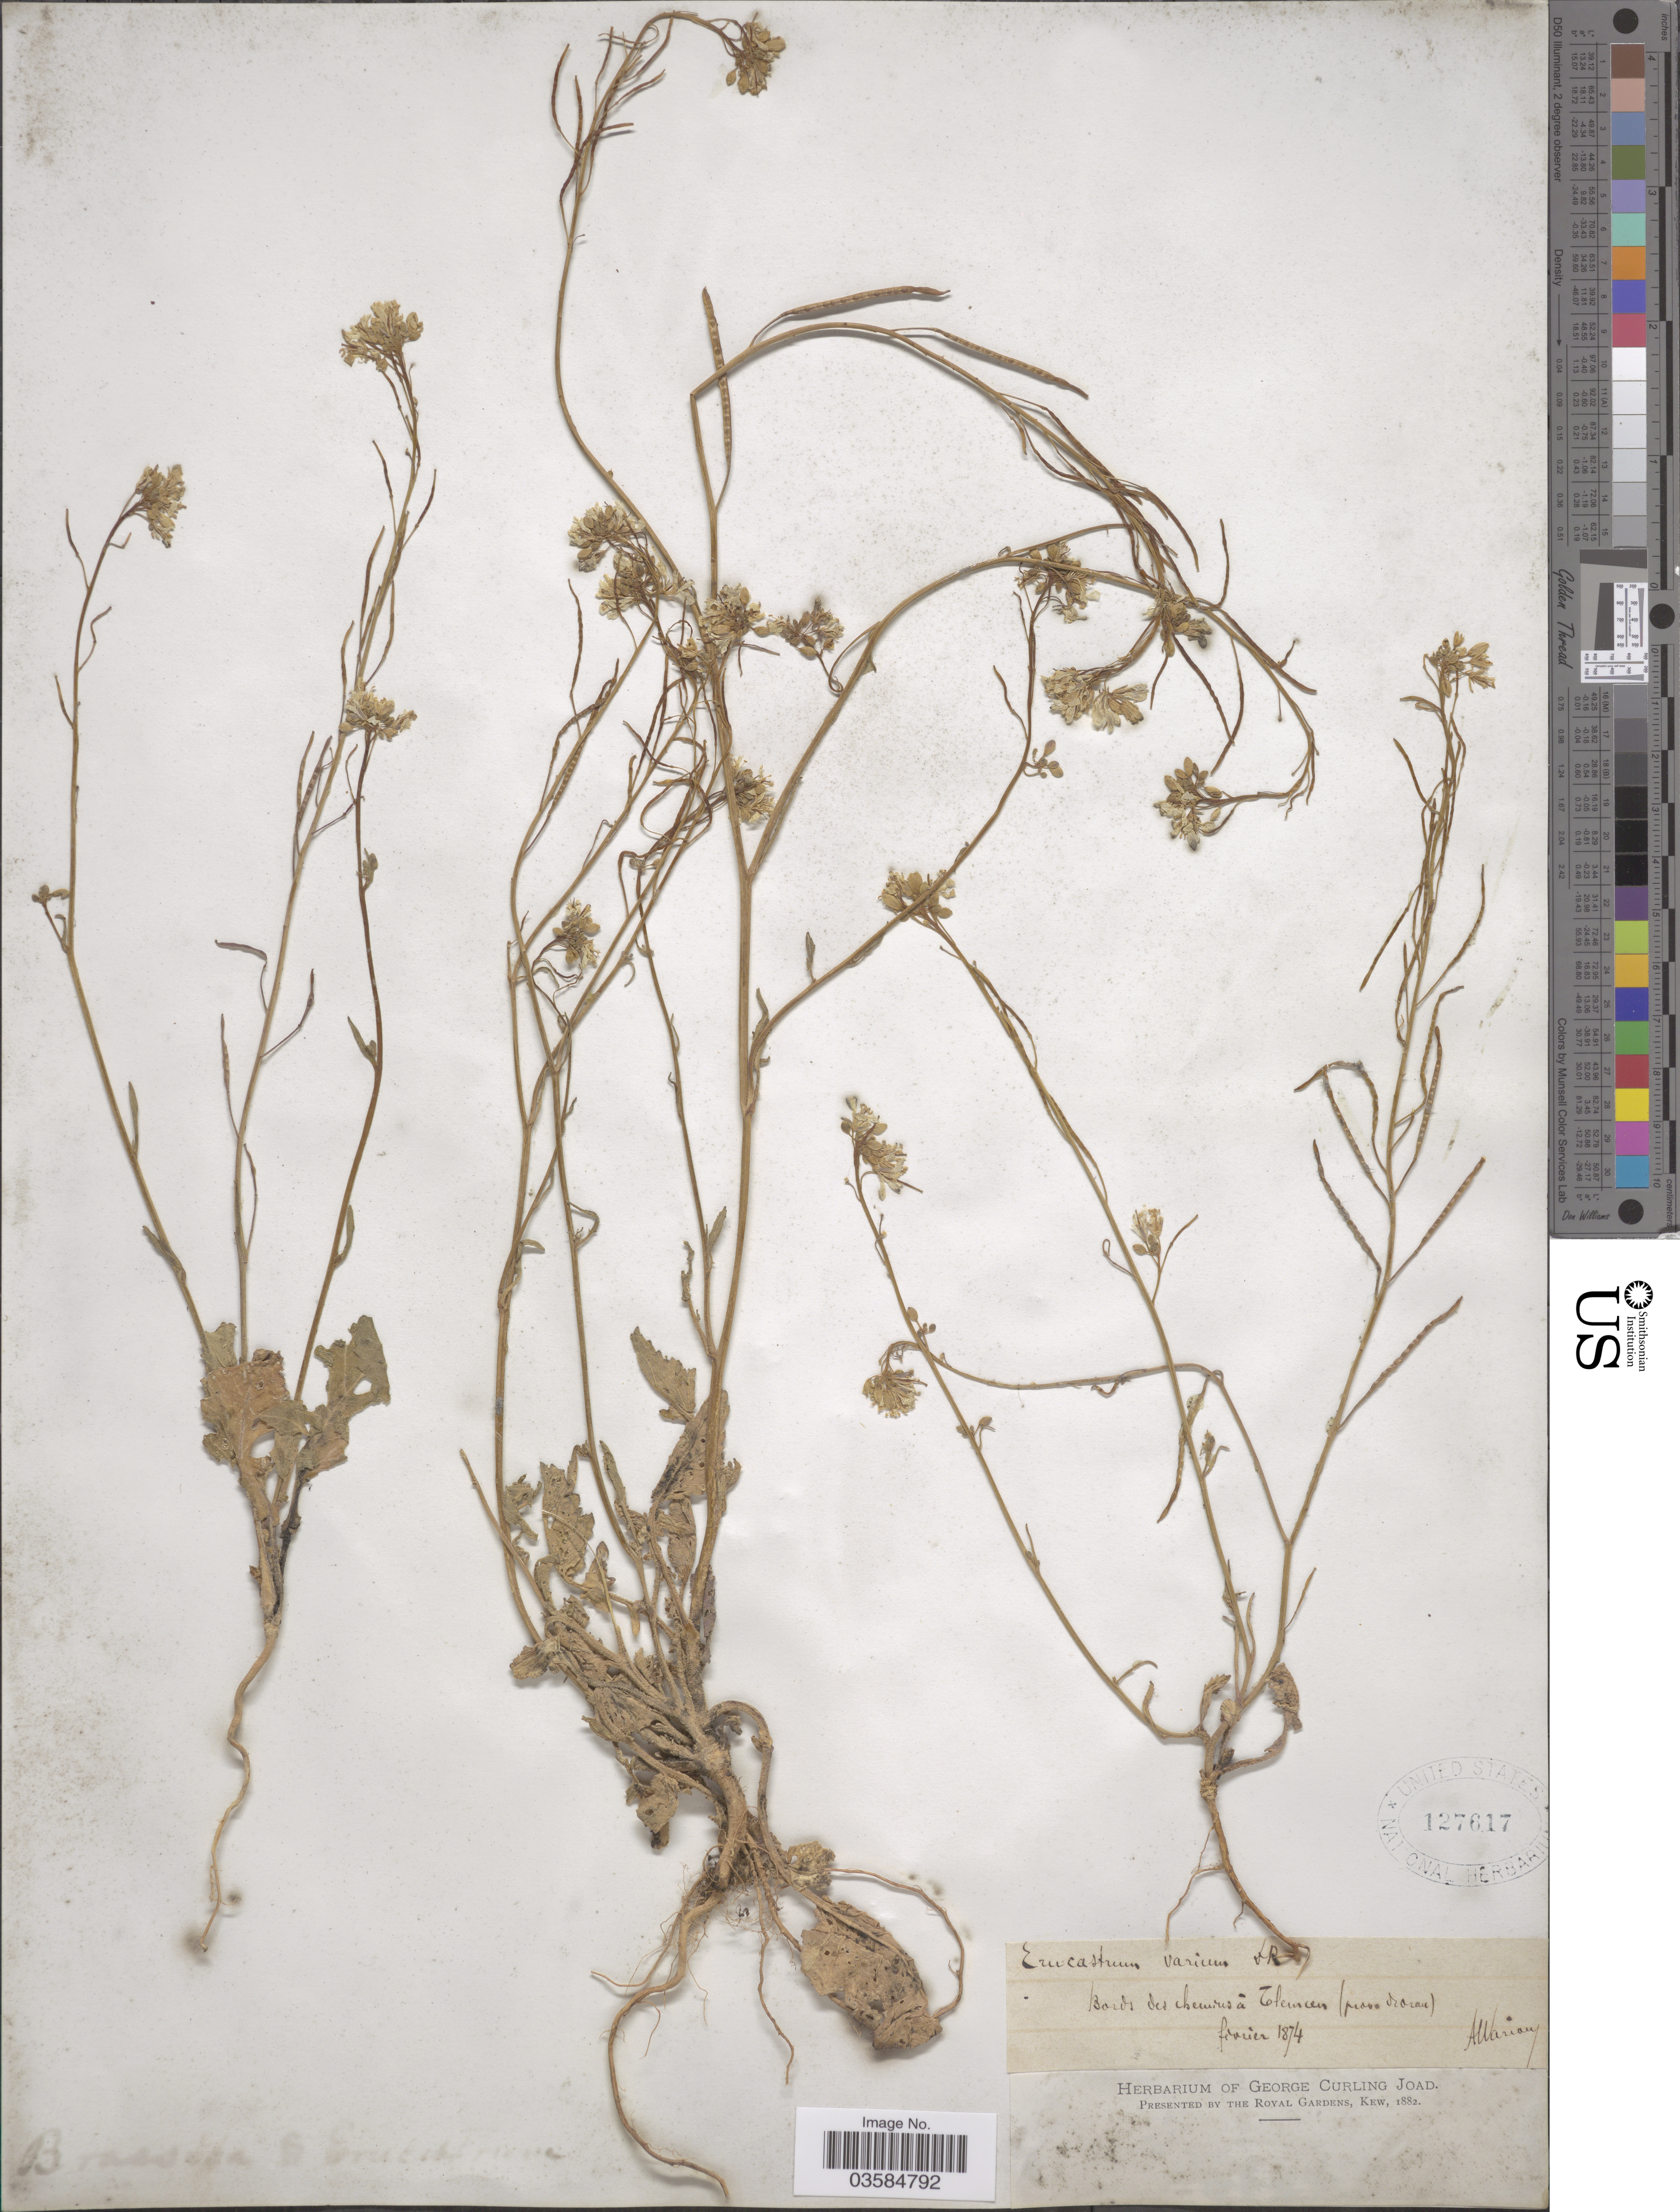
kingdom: Plantae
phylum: Tracheophyta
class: Magnoliopsida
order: Brassicales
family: Brassicaceae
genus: Erucastrum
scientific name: Erucastrum varium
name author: (Durieu) Durand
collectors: A. Warion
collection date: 1874-02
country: Algeria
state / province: Oran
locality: Bords des chemins à Tlemcen.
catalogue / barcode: US 127617